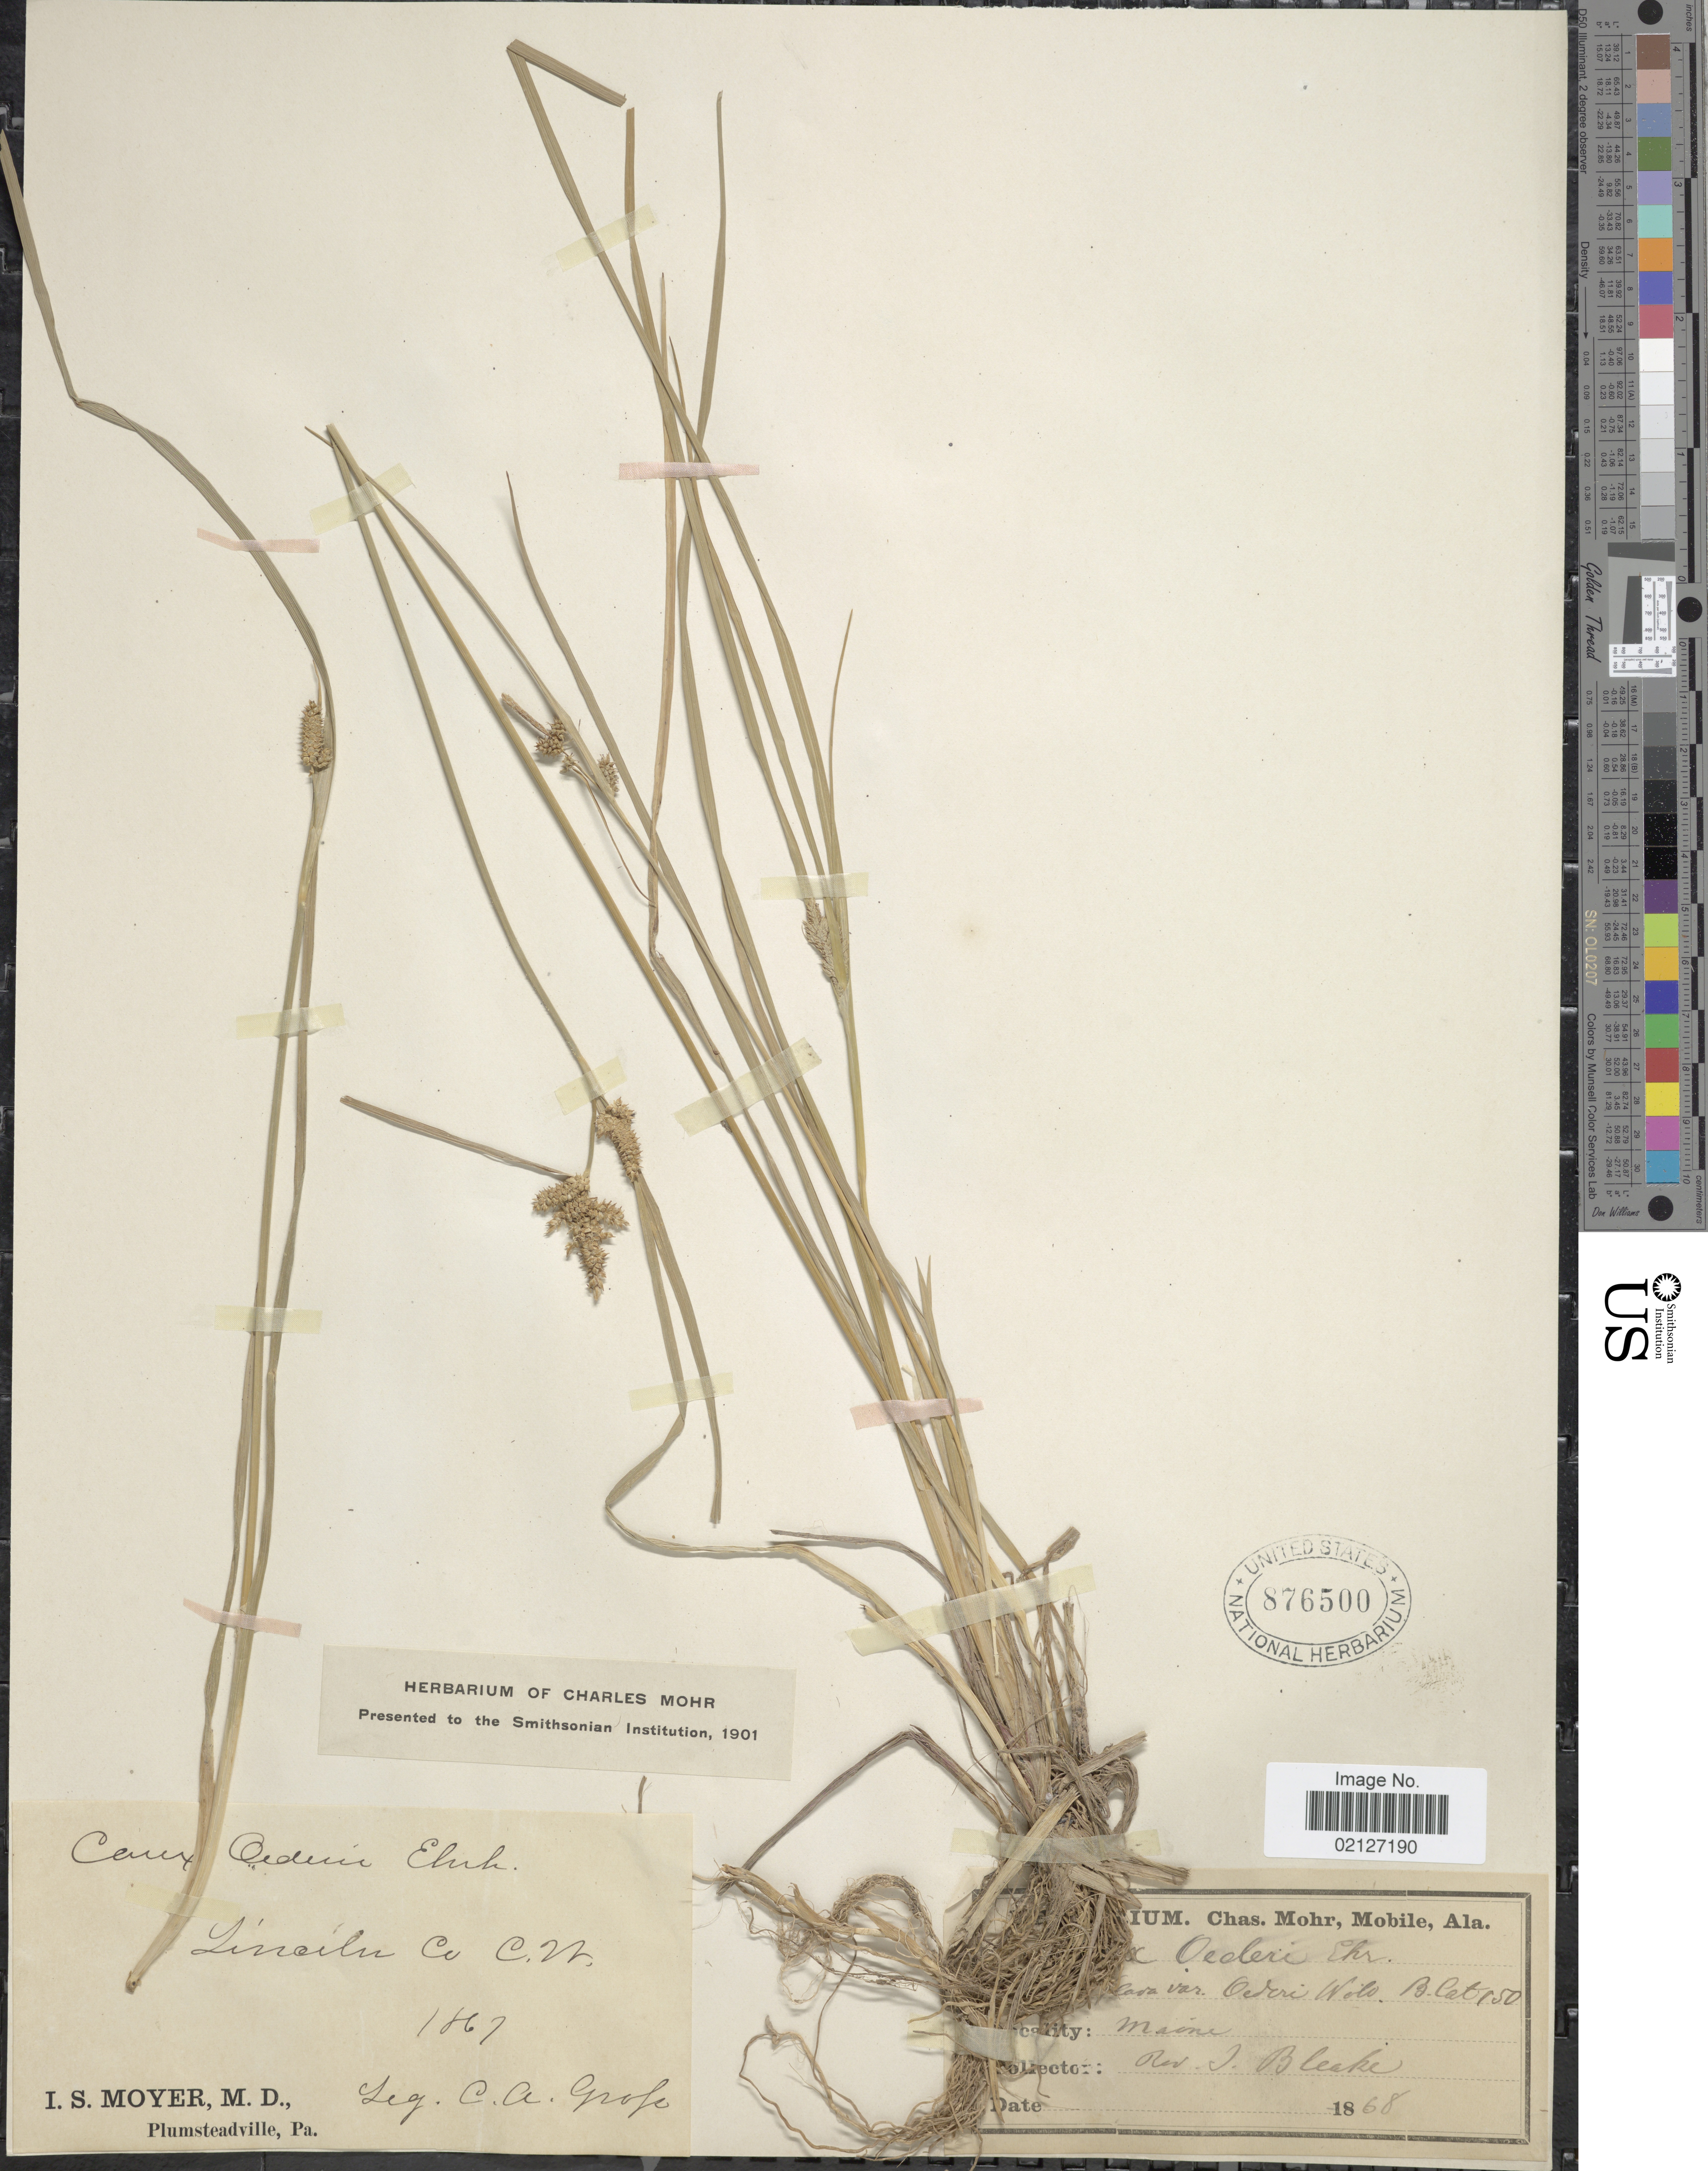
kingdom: Plantae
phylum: Tracheophyta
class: Liliopsida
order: Poales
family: Cyperaceae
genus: Carex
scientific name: Carex oederi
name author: Retz.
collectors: C. A. Gross & I. S. Moyer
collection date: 1867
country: United States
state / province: North Carolina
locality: Lincoln County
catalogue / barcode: US 876500